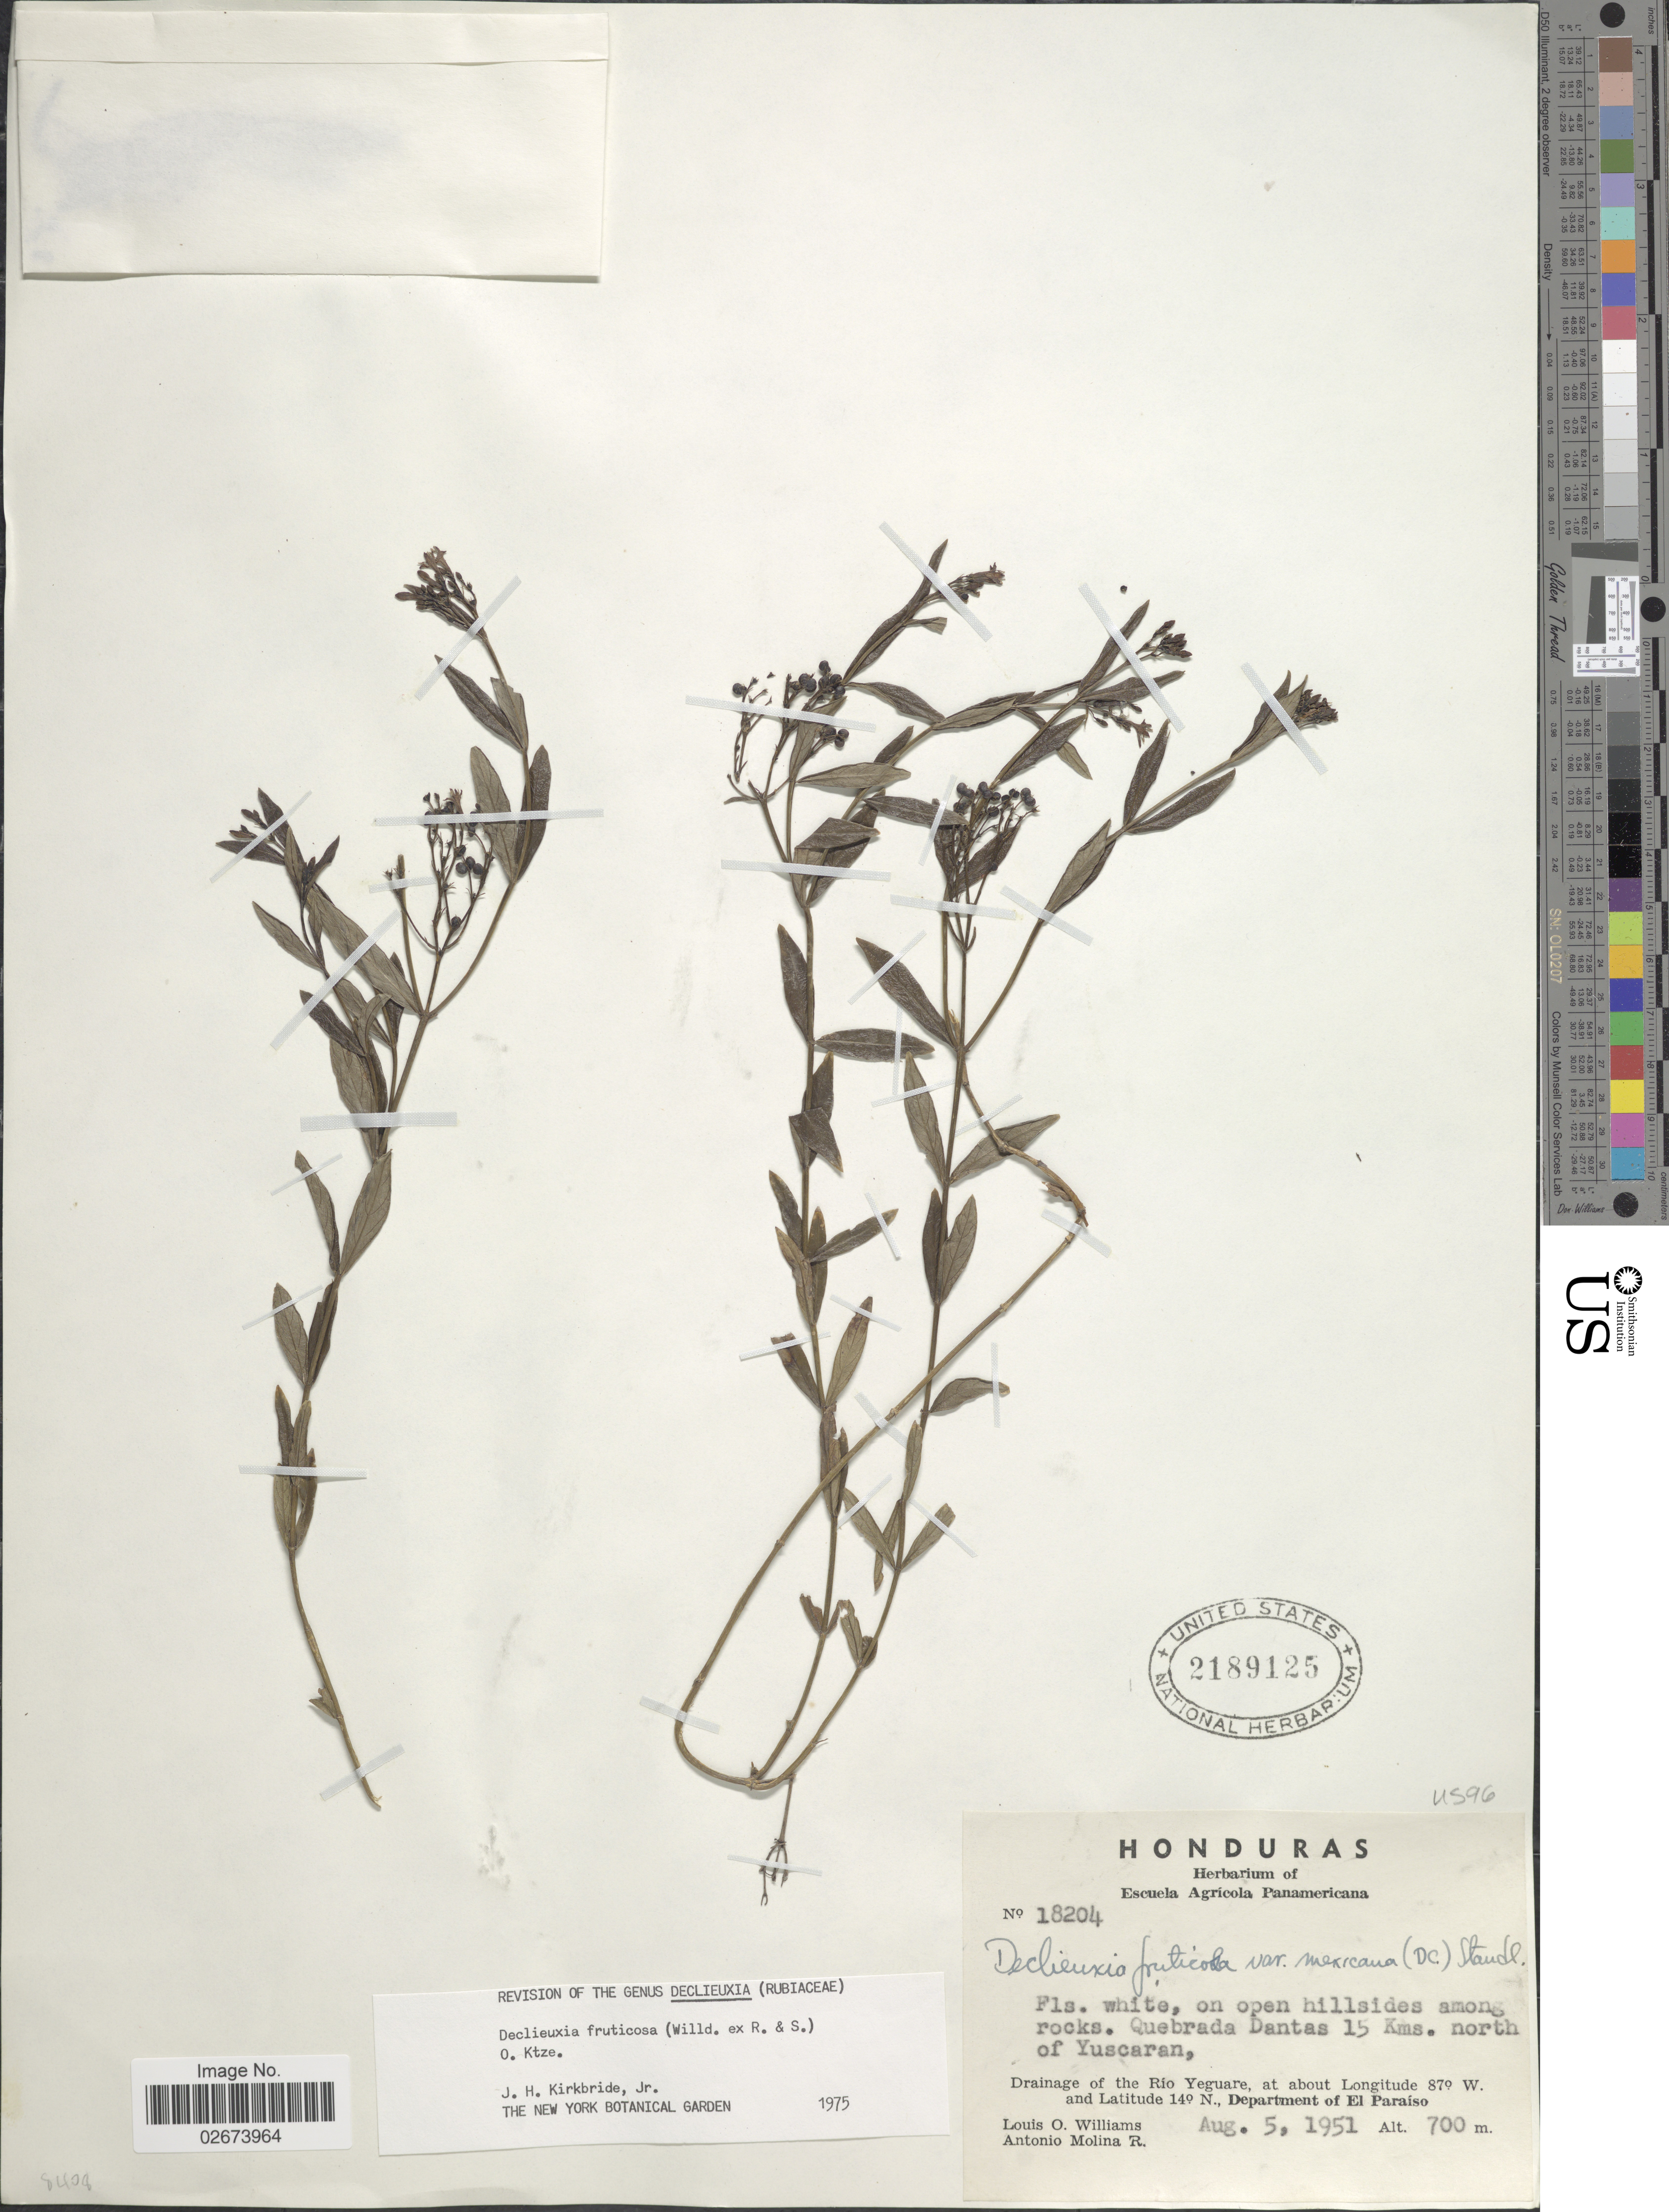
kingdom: Plantae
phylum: Tracheophyta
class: Magnoliopsida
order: Gentianales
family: Rubiaceae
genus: Declieuxia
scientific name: Declieuxia fruticosa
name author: (Willd. ex Roem. & Schult.) Kuntze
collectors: L. O. Williams & A. Molina R.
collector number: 18204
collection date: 1951-08-05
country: Honduras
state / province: El Paraíso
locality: Quebrada Dantas 15 Kms. north of Yuscaran. Drainage of the Río Yeguare, Department of El Paraiso.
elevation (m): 700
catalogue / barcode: US 2189125